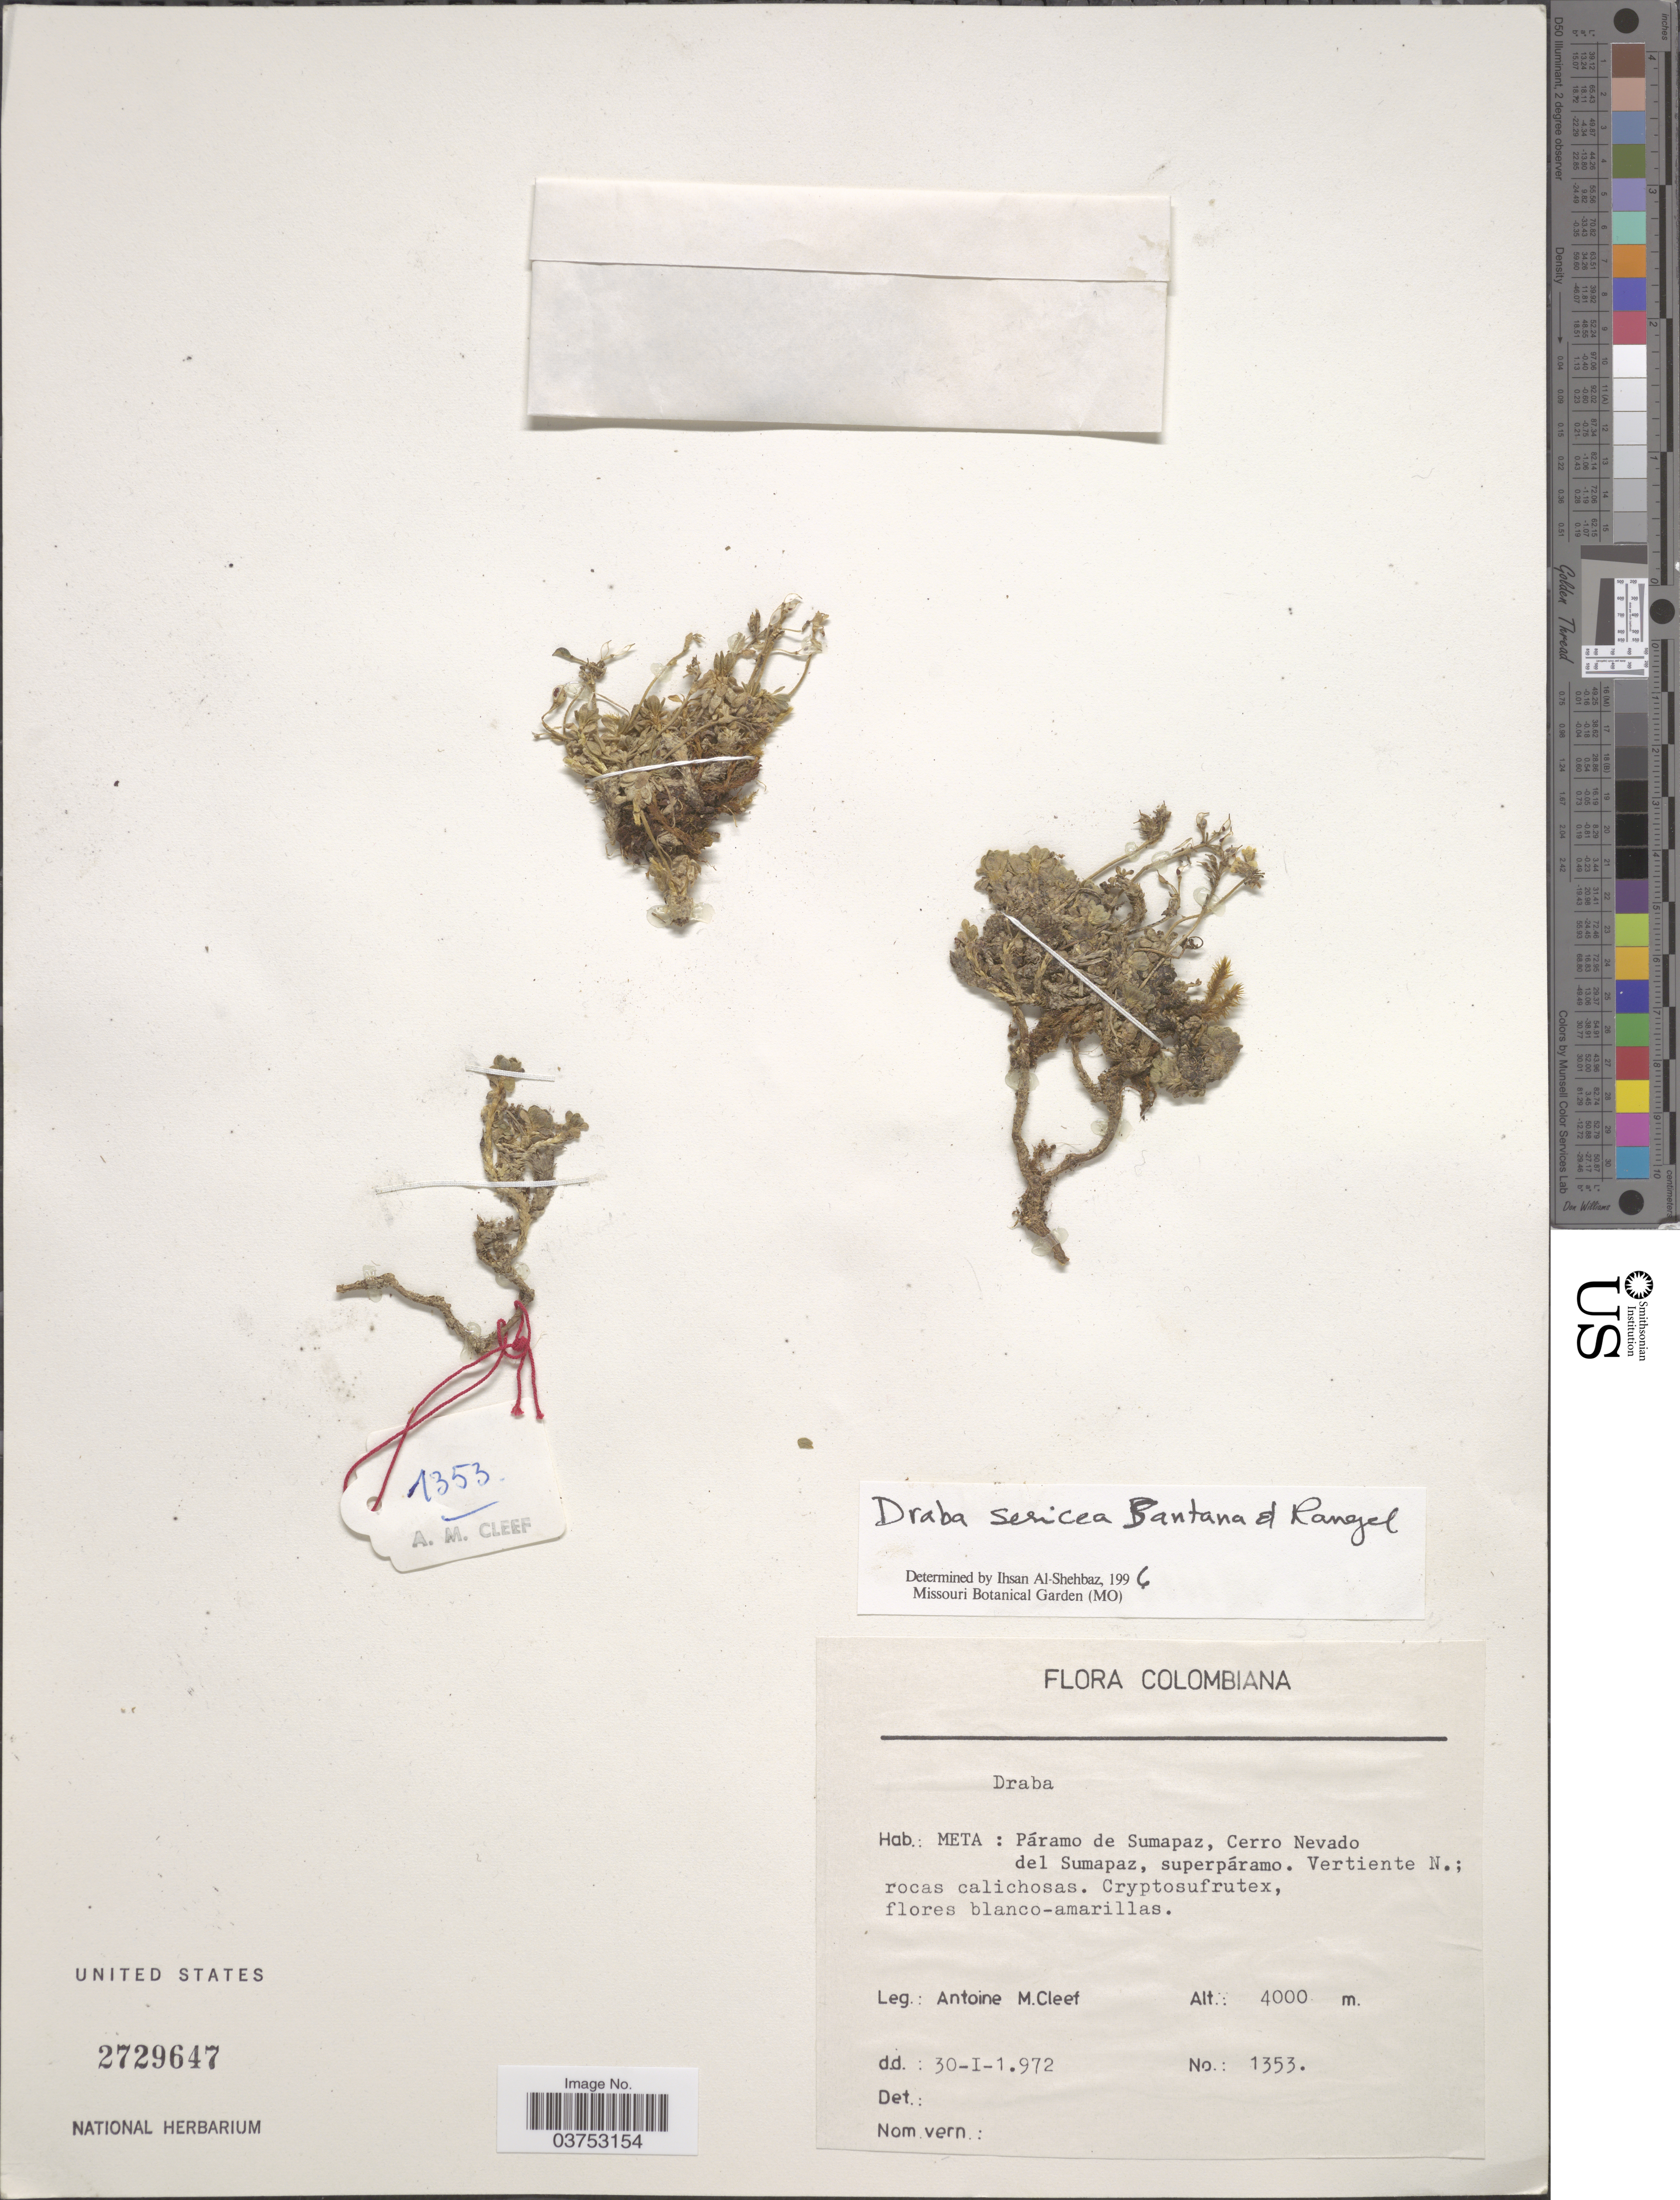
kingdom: Plantae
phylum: Tracheophyta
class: Magnoliopsida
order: Brassicales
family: Brassicaceae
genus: Draba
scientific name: Draba sericea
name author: Santana & J.O. Rangel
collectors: A. M. Cleef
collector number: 1353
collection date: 1972-01-30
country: Colombia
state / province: Meta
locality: Páramo de Sumapaz, Cerro Nevado del Sumapaz, superpáramo. Vertiente N.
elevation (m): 4000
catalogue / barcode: US 2729647